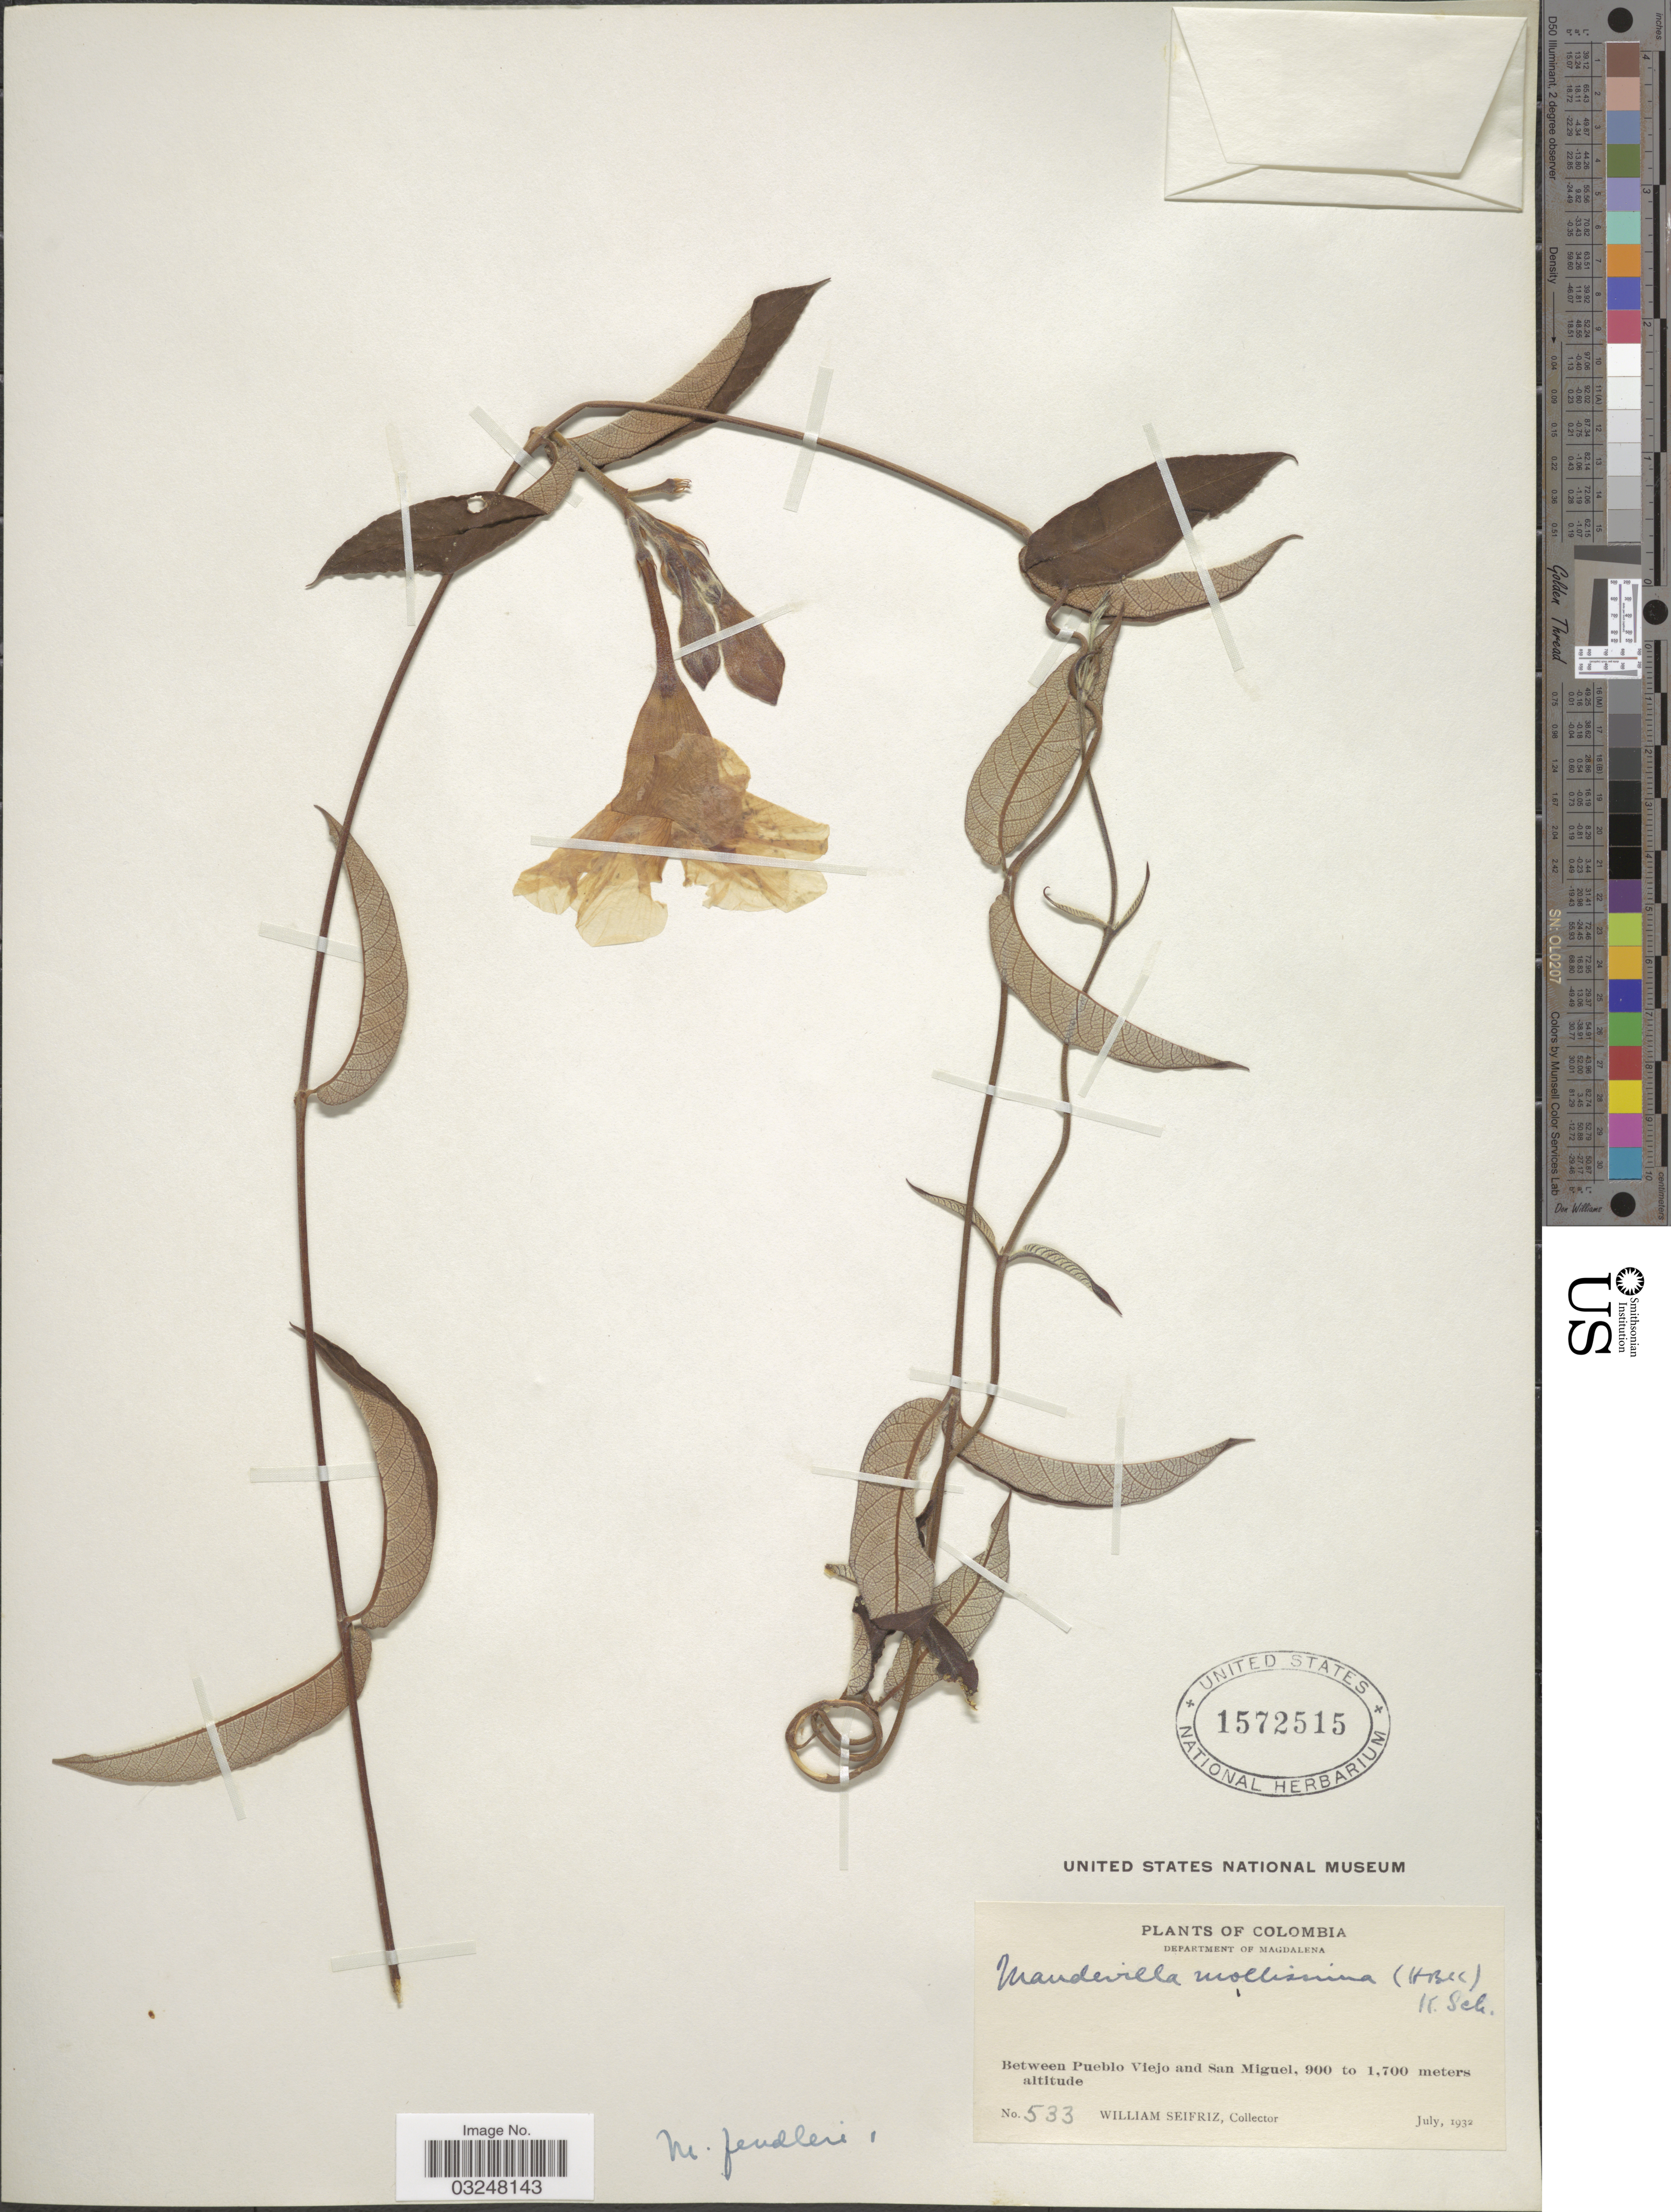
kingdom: Plantae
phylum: Tracheophyta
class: Magnoliopsida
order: Gentianales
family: Apocynaceae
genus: Mandevilla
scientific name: Mandevilla speciosa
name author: (Kunth) J.F. Morales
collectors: W. Seifriz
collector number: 533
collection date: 1932-07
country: Colombia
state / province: Magdalena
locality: Department of Magdalena. Between Pueblo Viejo and San Miguel.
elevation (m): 900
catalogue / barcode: US 1572515